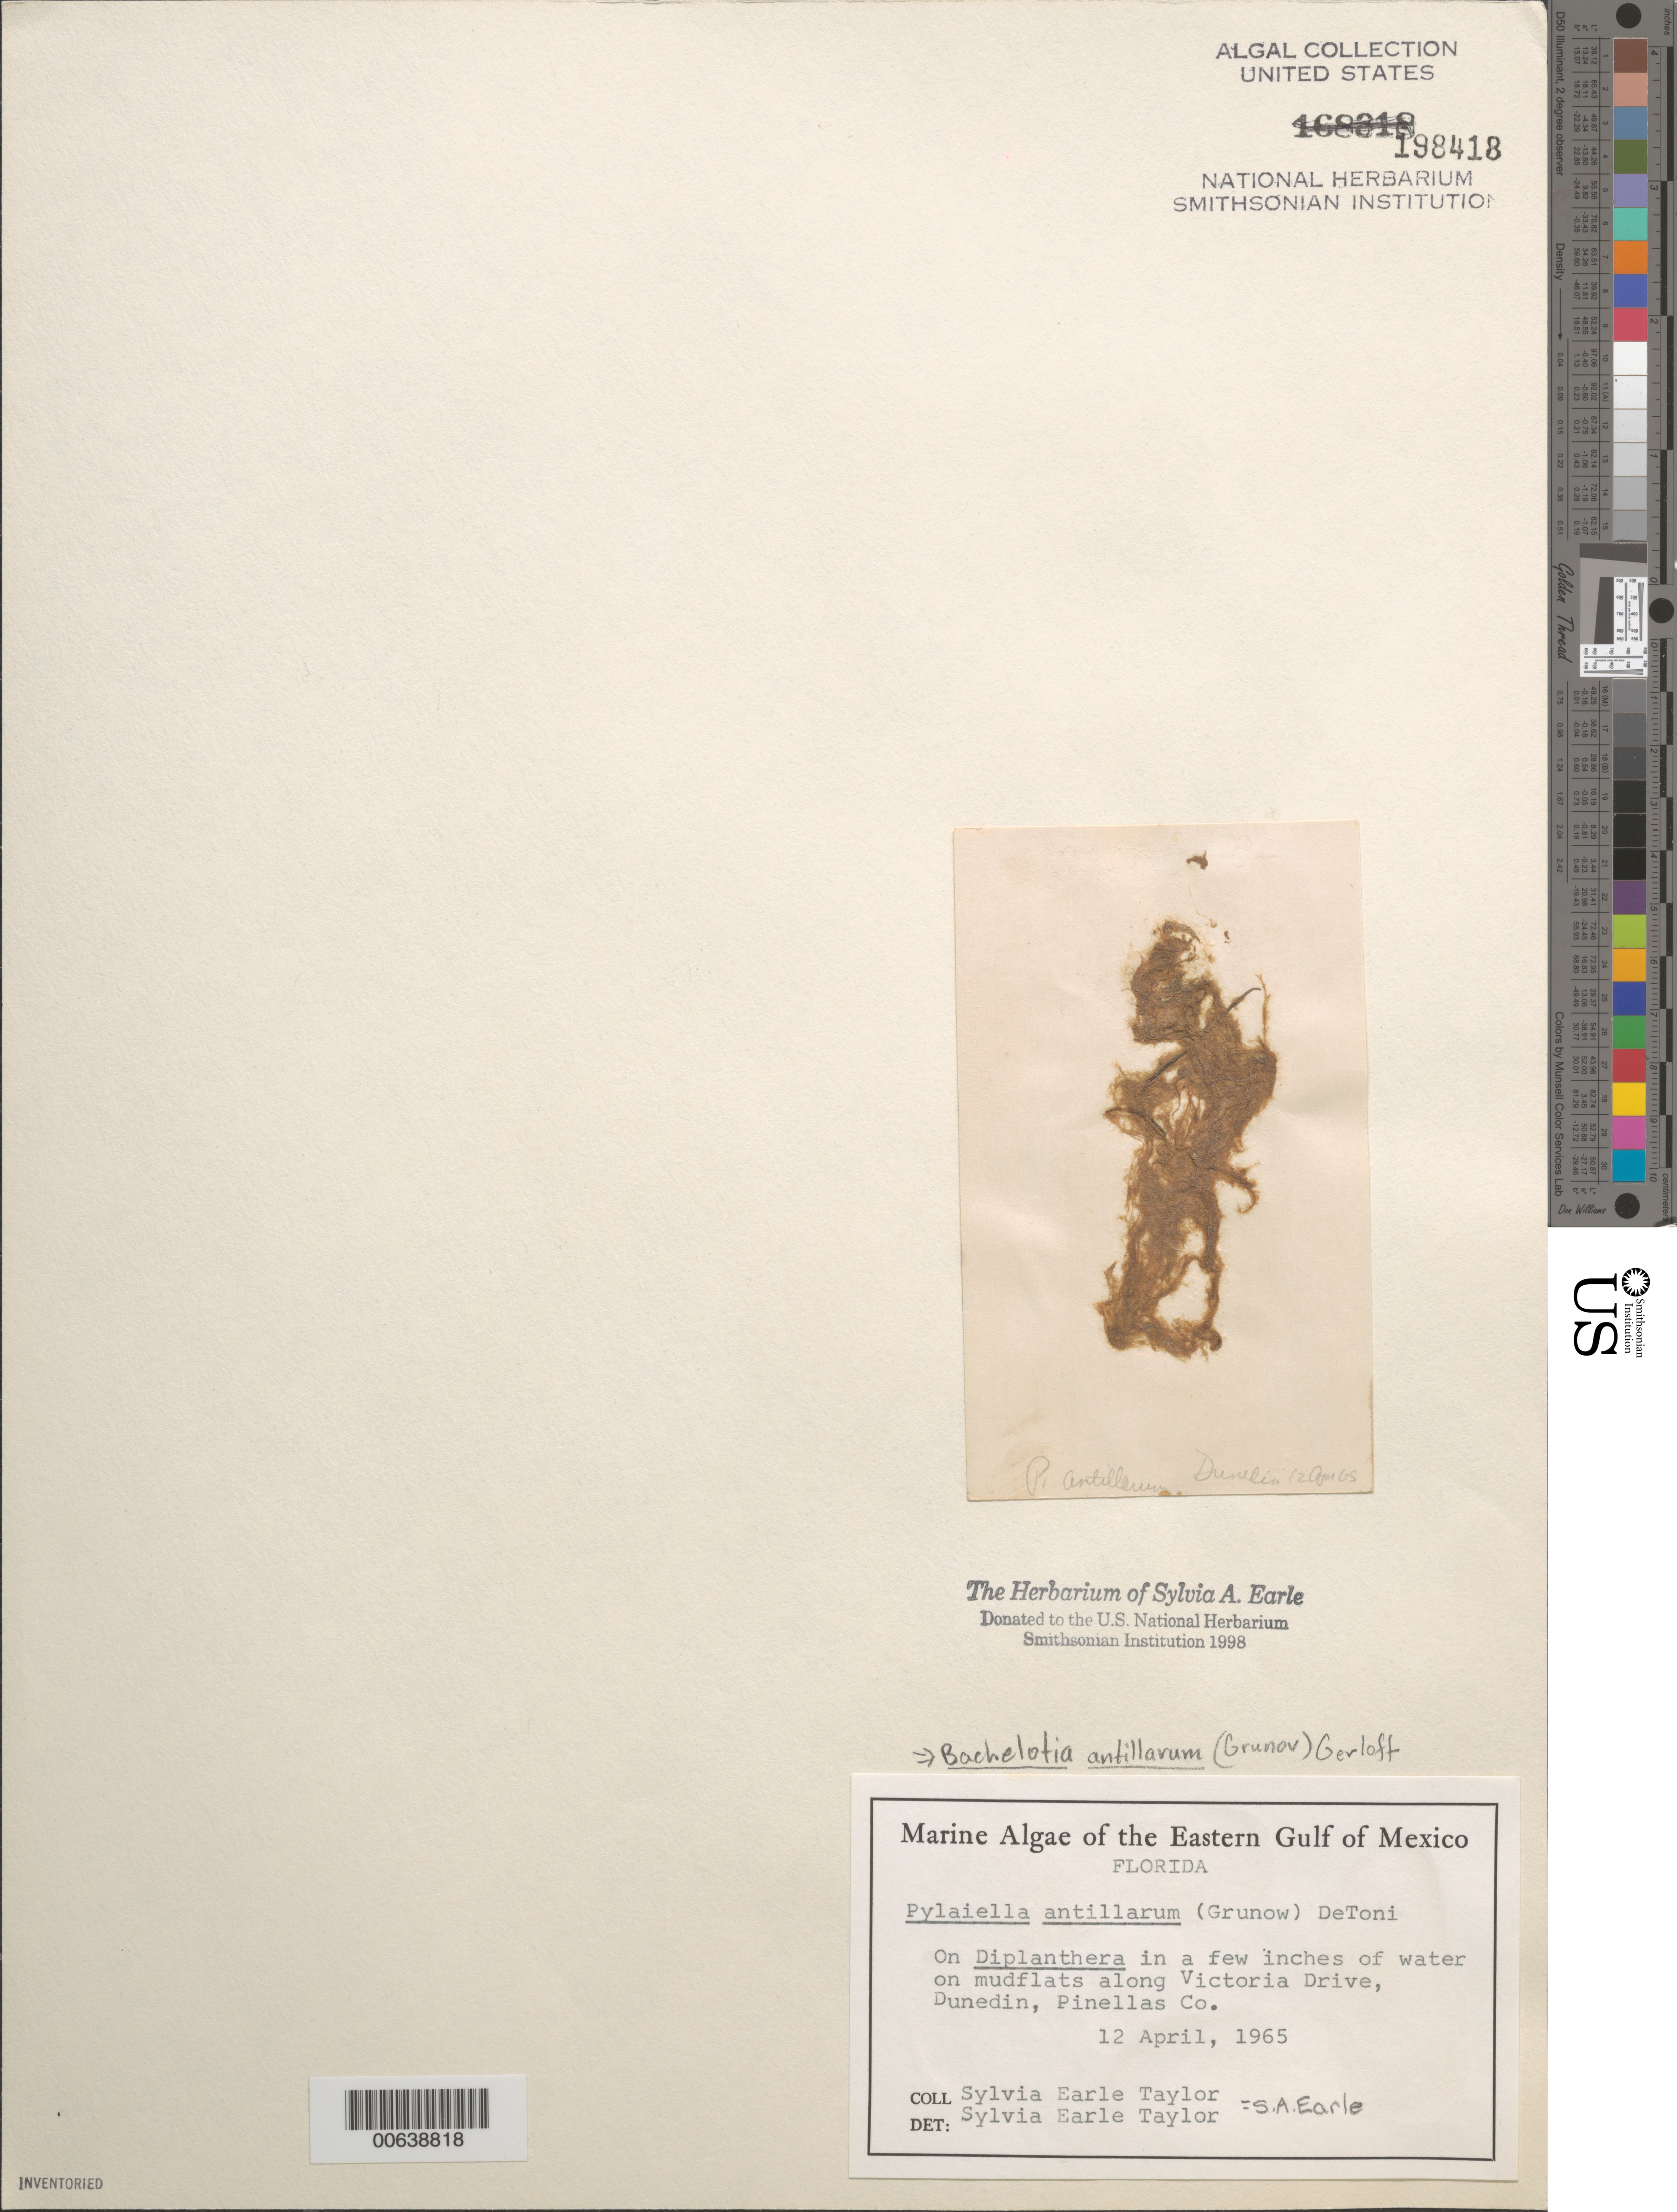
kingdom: Chromista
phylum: Ochrophyta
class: Phaeophyceae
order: Ectocarpales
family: Ectocarpaceae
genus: Bachelotia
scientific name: Bachelotia antillarum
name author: (Grunow) Gerloff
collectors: S. A. Earle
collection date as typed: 12 Apr 1965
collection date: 1965-04-12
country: United States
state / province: Florida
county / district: Pinellas County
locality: Dunedin, Victoria Drive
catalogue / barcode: US 198418